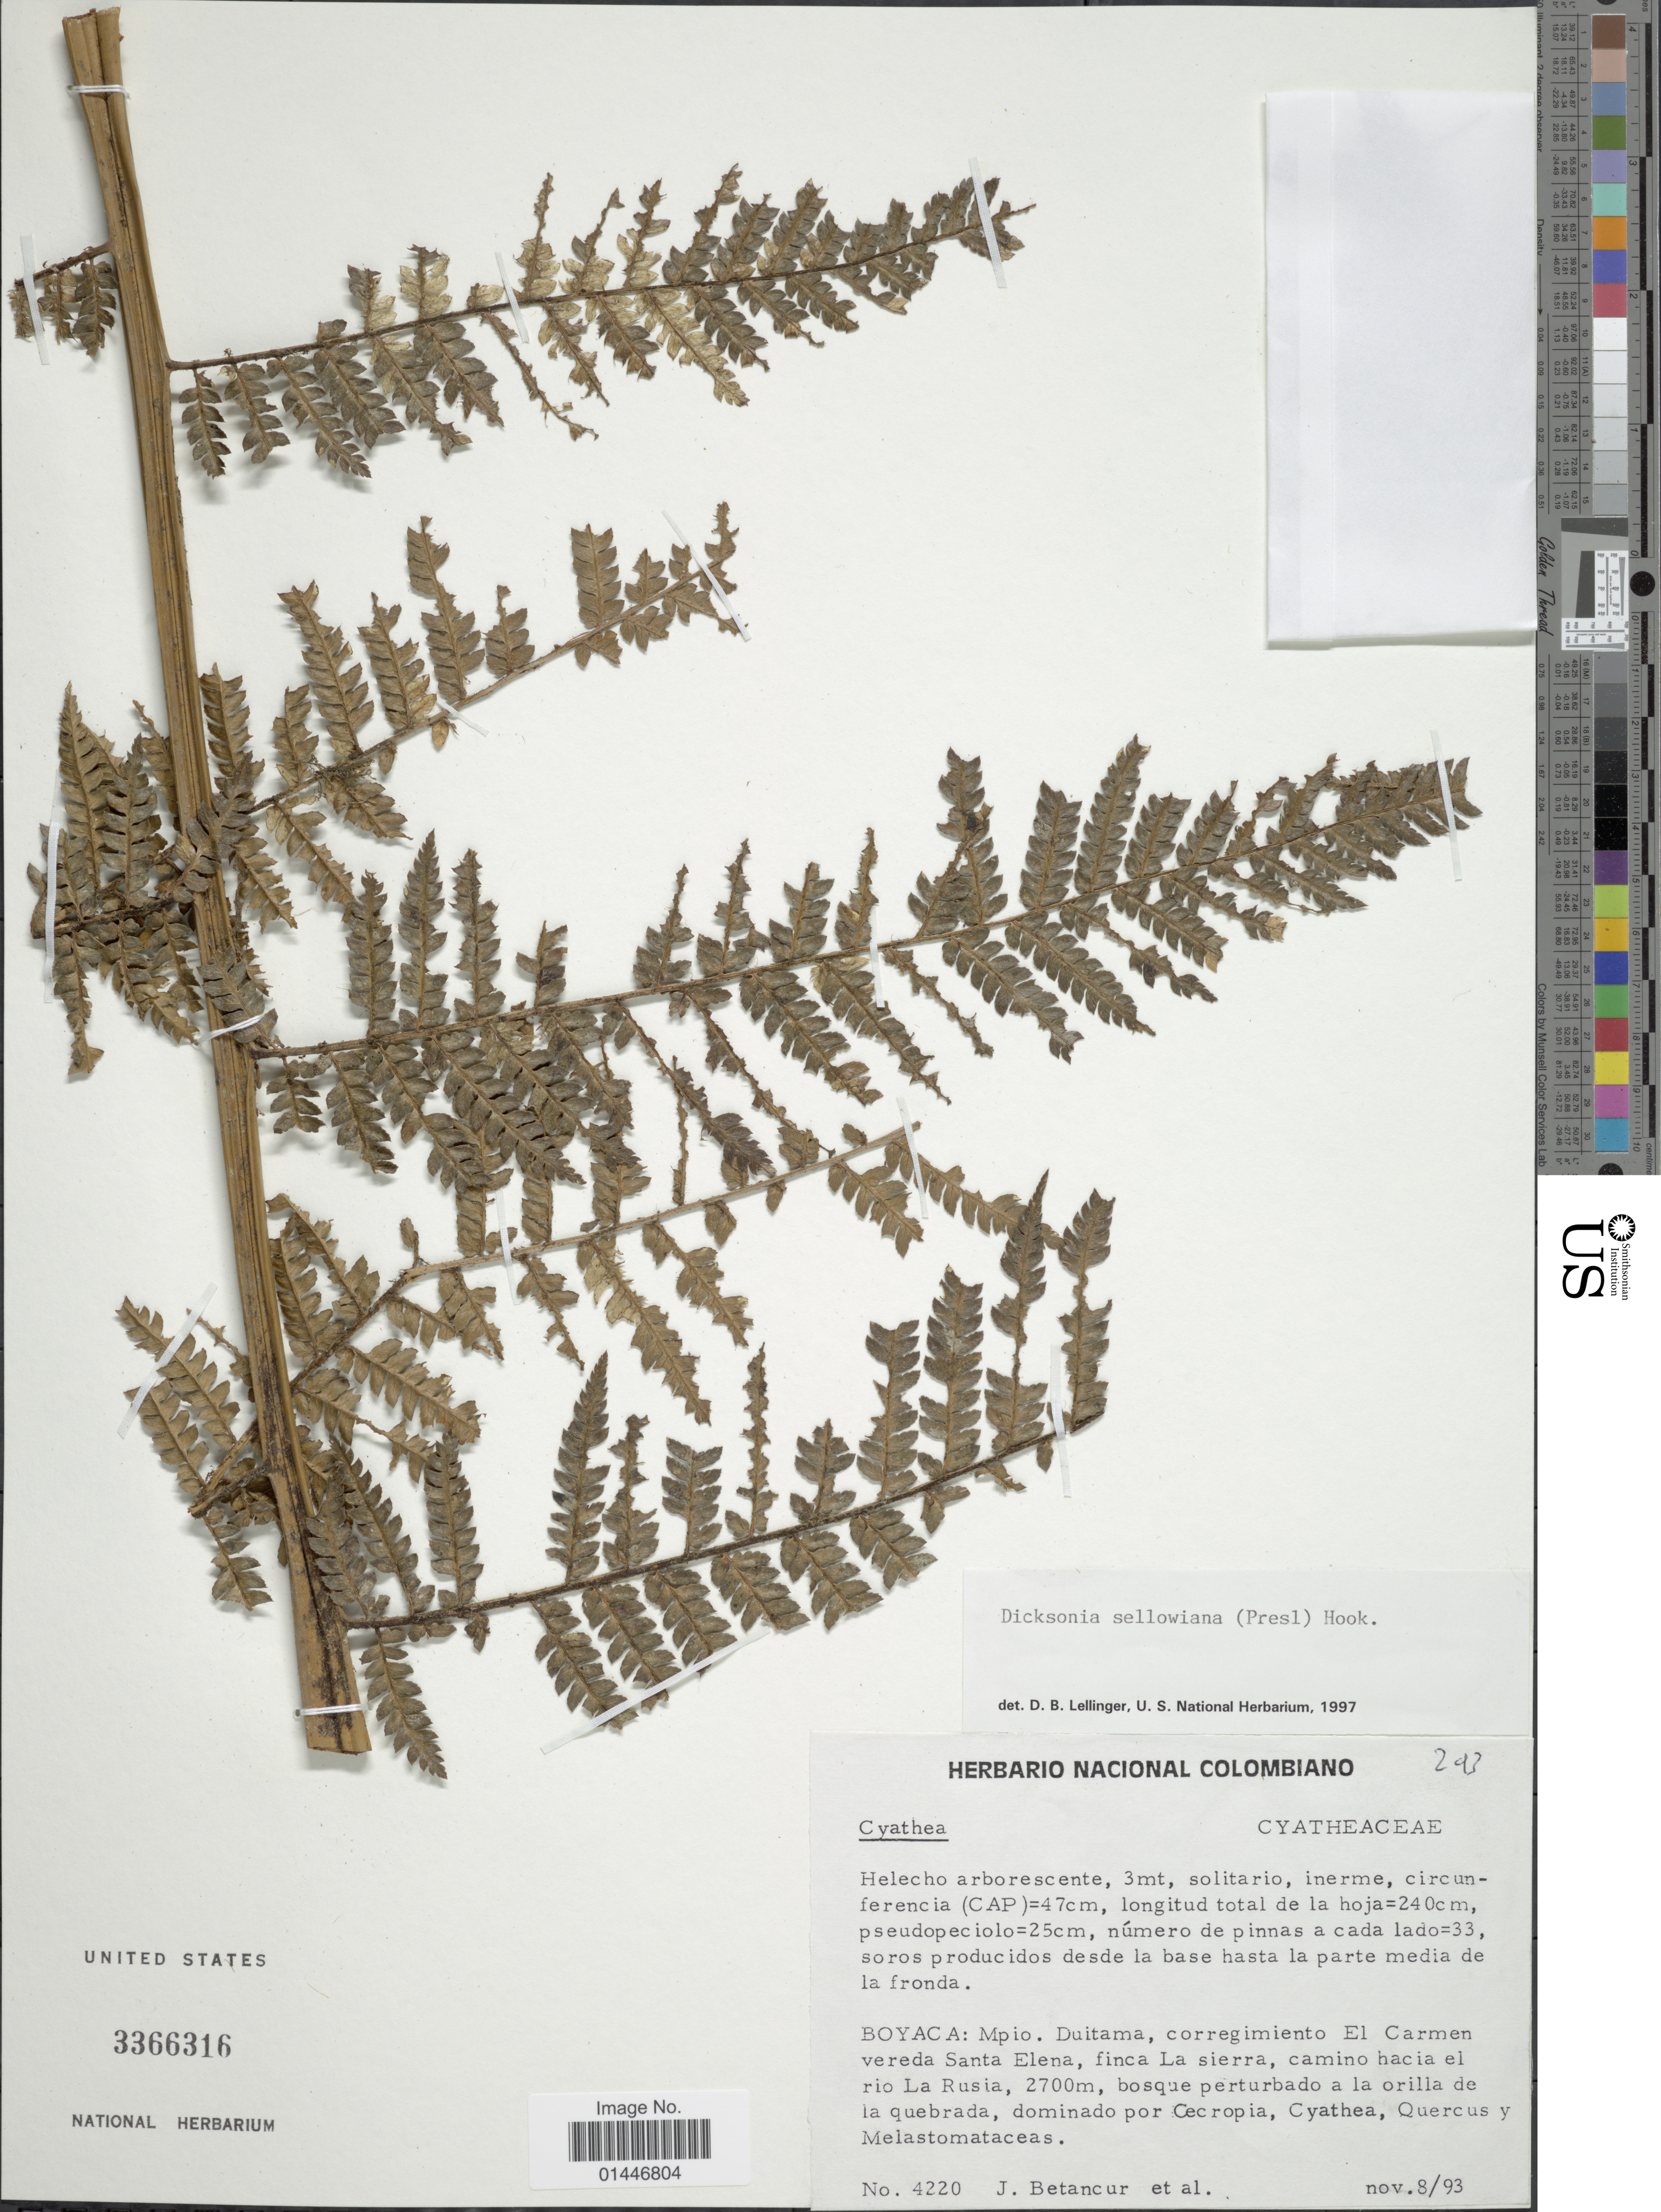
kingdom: Plantae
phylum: Tracheophyta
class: Polypodiopsida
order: Cyatheales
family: Dicksoniaceae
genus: Dicksonia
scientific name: Dicksonia sellowiana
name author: Hook.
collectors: J. Betancur & et al.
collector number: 4220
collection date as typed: Transcribed d/m/y: 8/11/93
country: Colombia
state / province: Boyacá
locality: Mpio. Duitana, corregimiento El Carmen vereda Santa Elena, finca La Sierra, camino hacia el rio La Rusia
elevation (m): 2700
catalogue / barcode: US 3366316